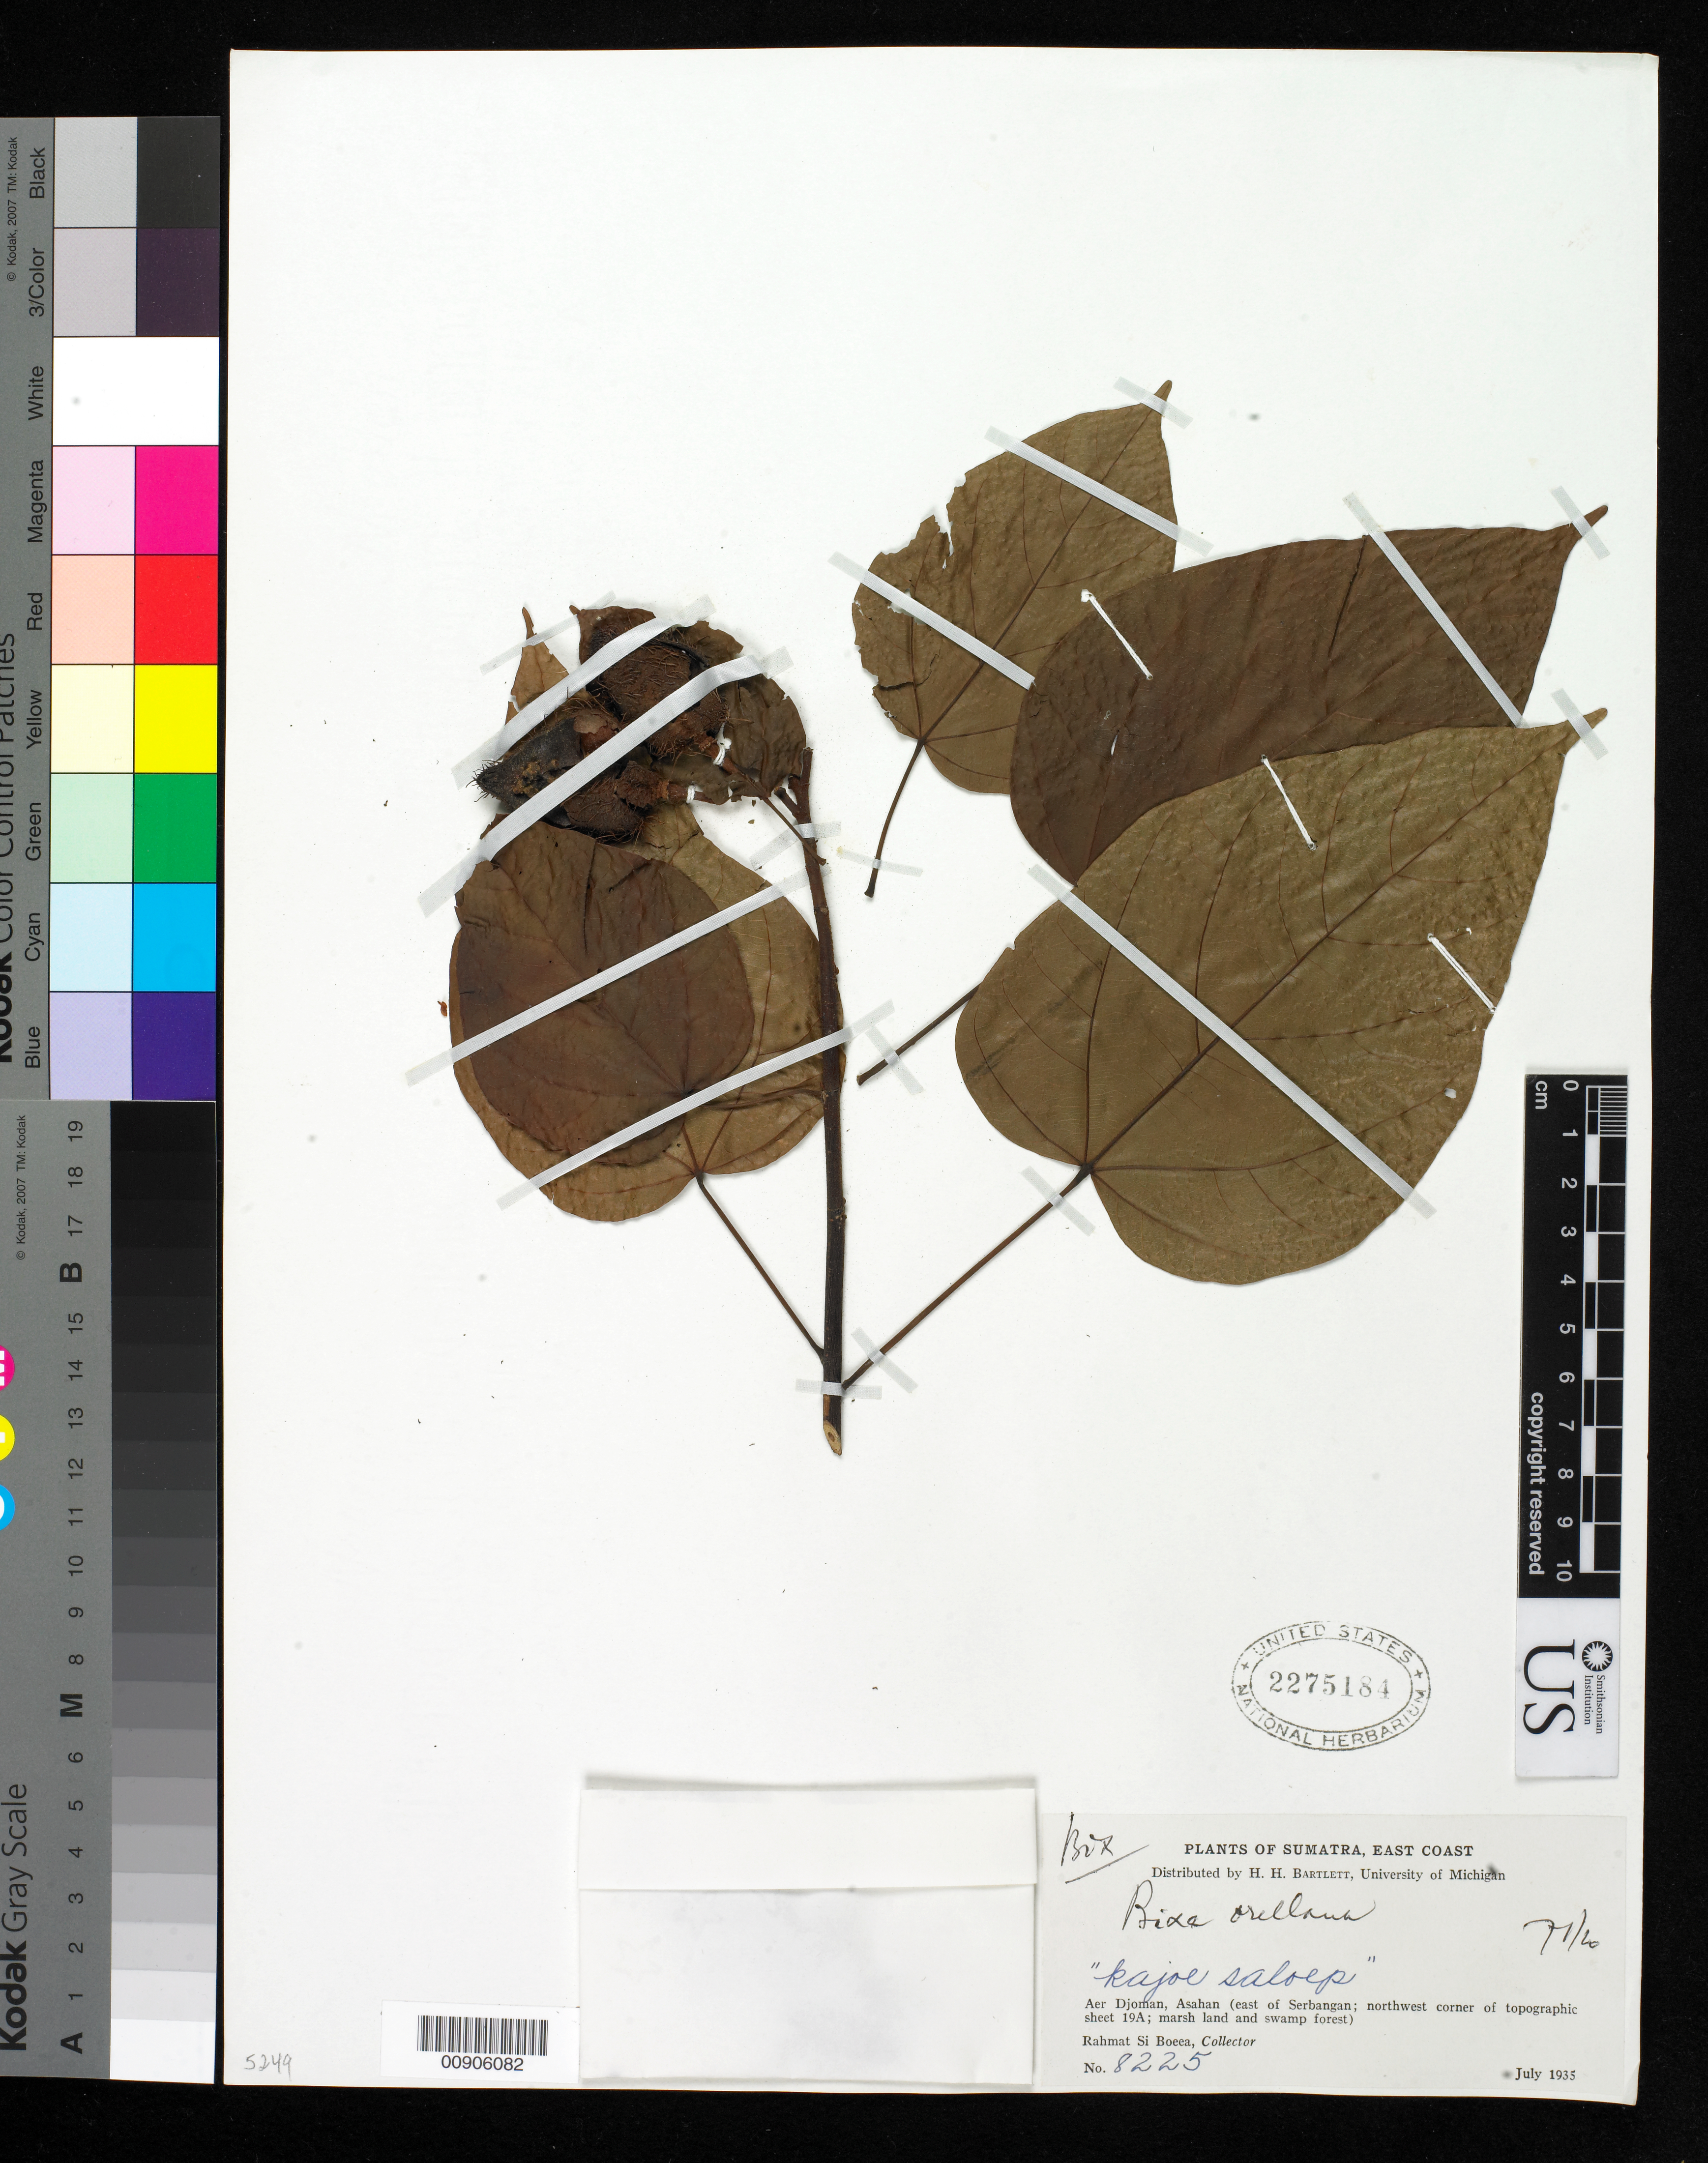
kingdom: Plantae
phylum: Tracheophyta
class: Magnoliopsida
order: Malvales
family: Bixaceae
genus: Bixa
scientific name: Bixa orellana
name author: L.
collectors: Rahmat Si Boeea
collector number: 8225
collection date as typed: Jul 1935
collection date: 1935-07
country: Indonesia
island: Sumatra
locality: East coast. Northwest corner of topographic sheet 19A.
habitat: Marsh land and swamp forest.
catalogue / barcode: US 2275184